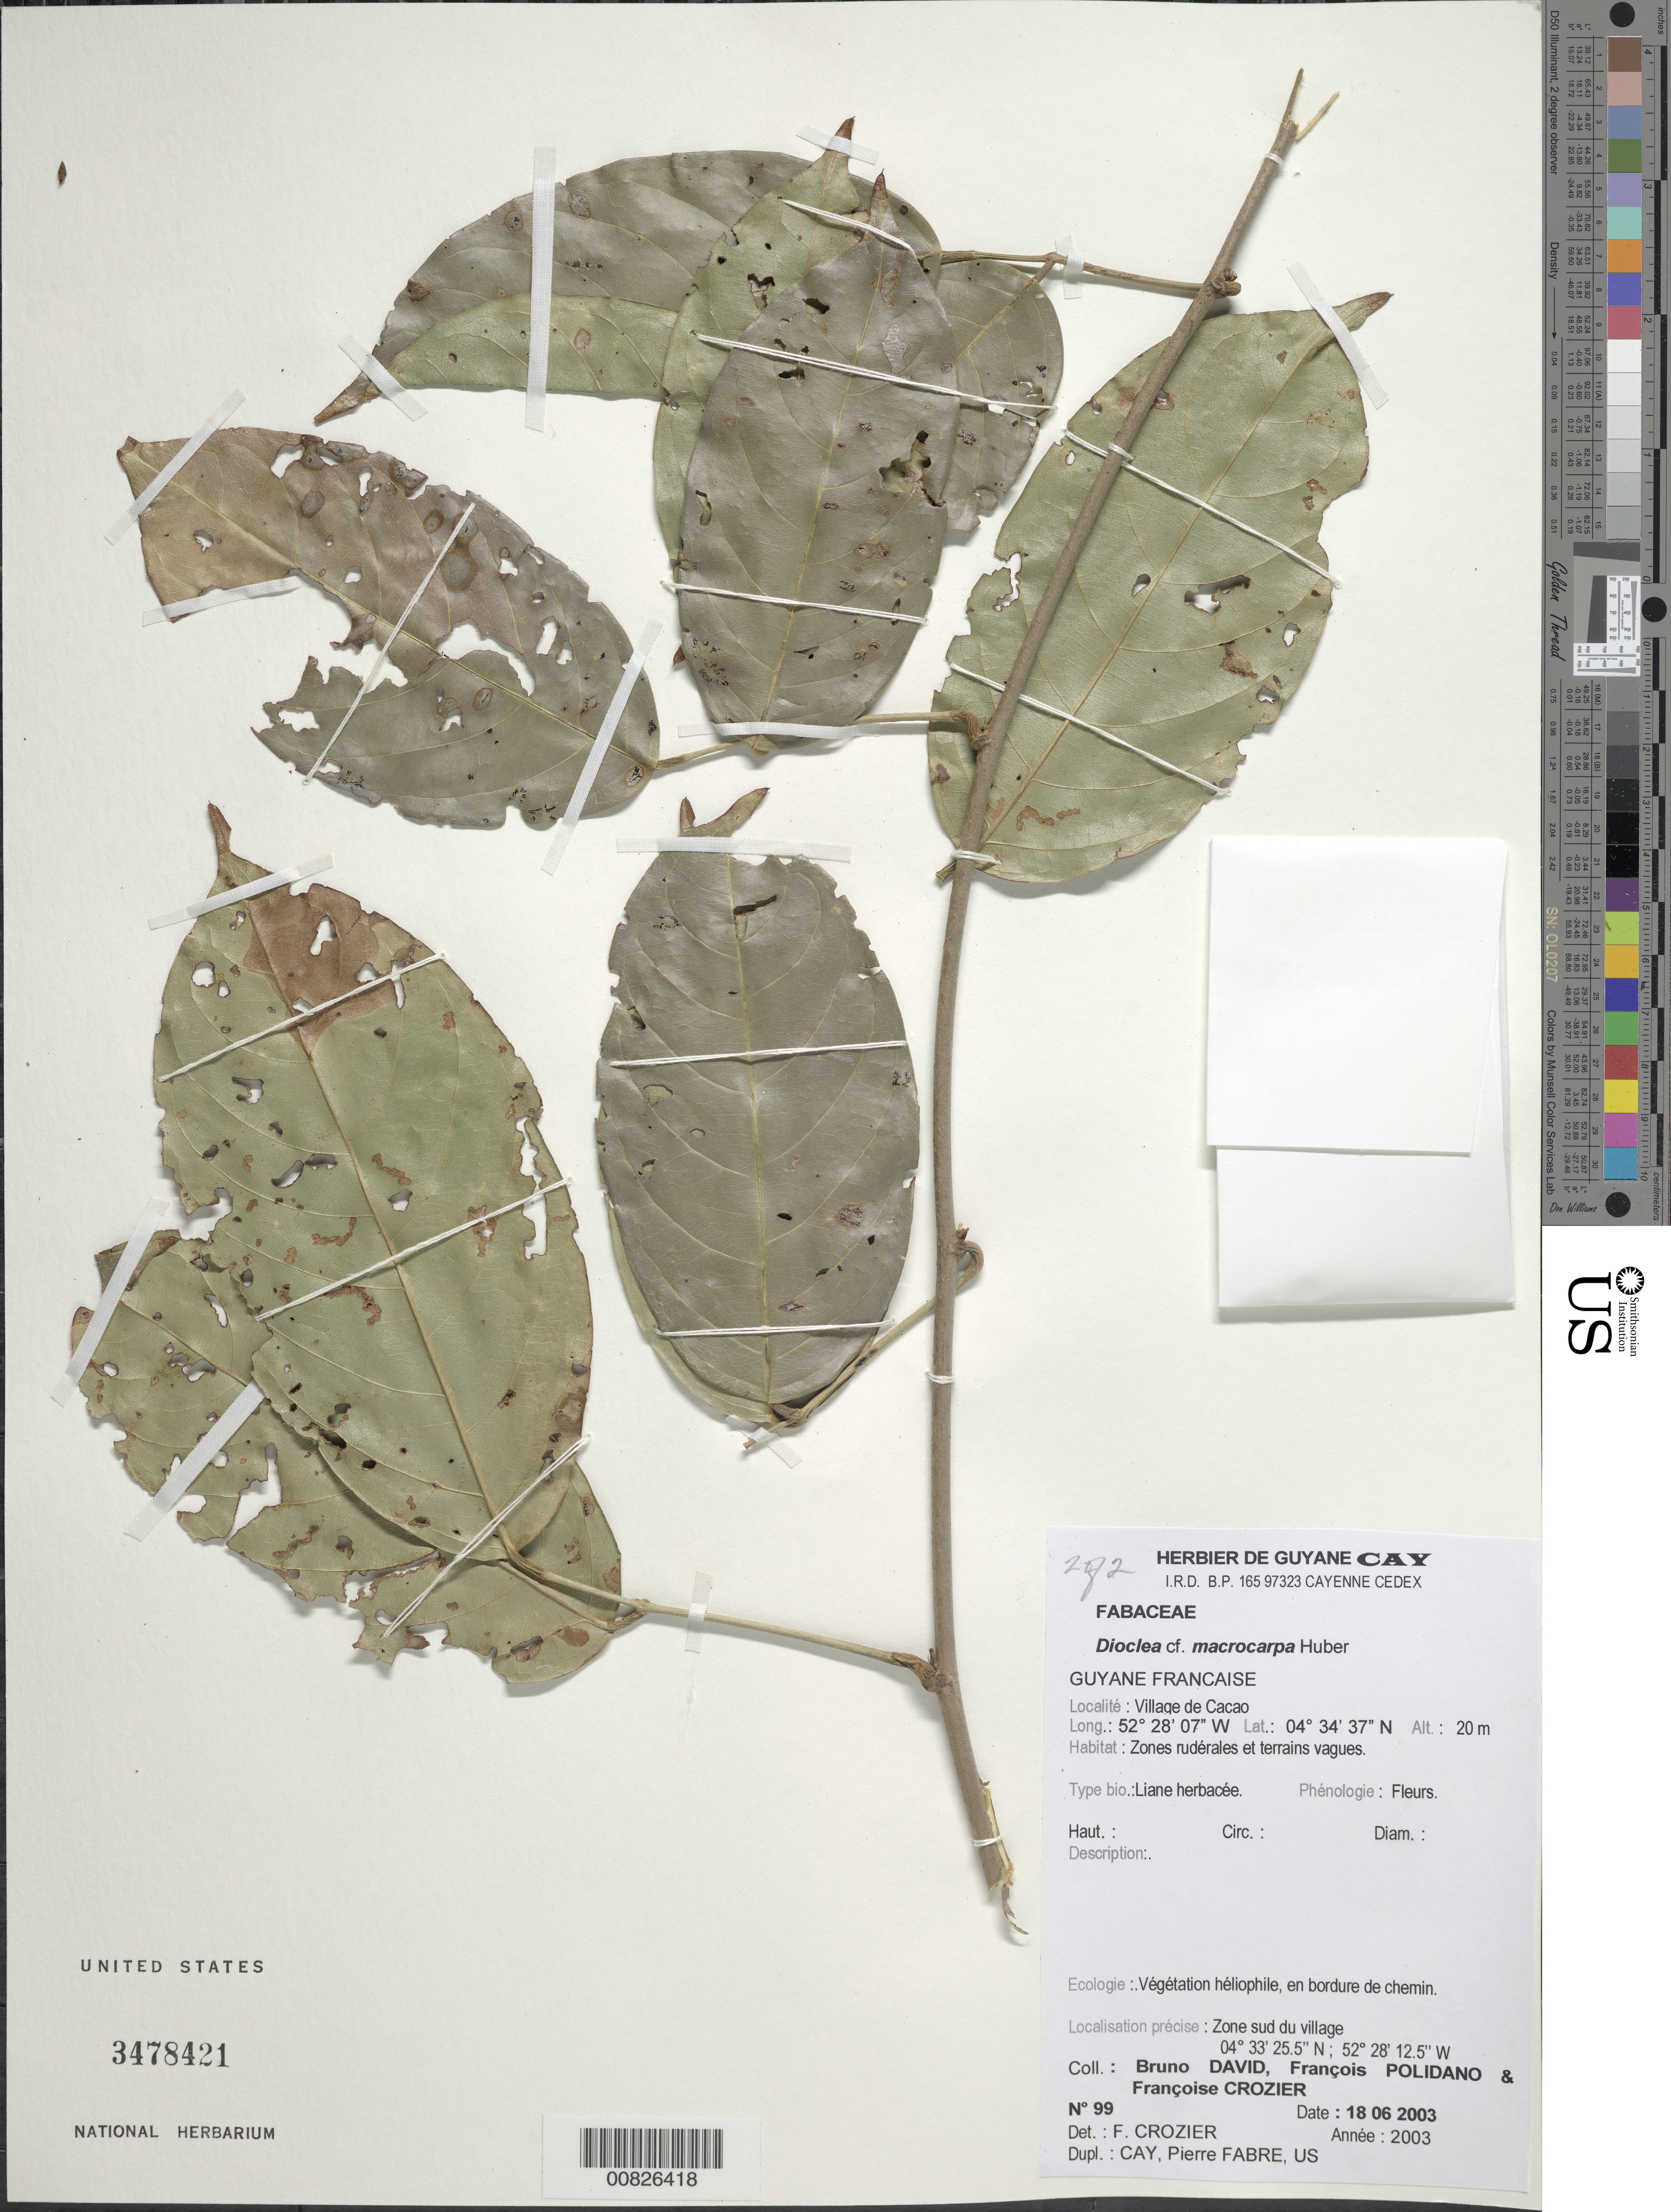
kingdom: Plantae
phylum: Tracheophyta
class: Magnoliopsida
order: Fabales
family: Fabaceae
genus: Dioclea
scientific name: Dioclea virgata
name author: (Rich.) Amshoff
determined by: Léotard, G.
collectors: B. David, F. Polidano & F. Crozier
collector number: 99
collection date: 2003-06-18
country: French Guiana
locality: Guyane Francaise, Village de Cacao, Zone sud du village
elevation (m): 20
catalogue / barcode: US 3478421